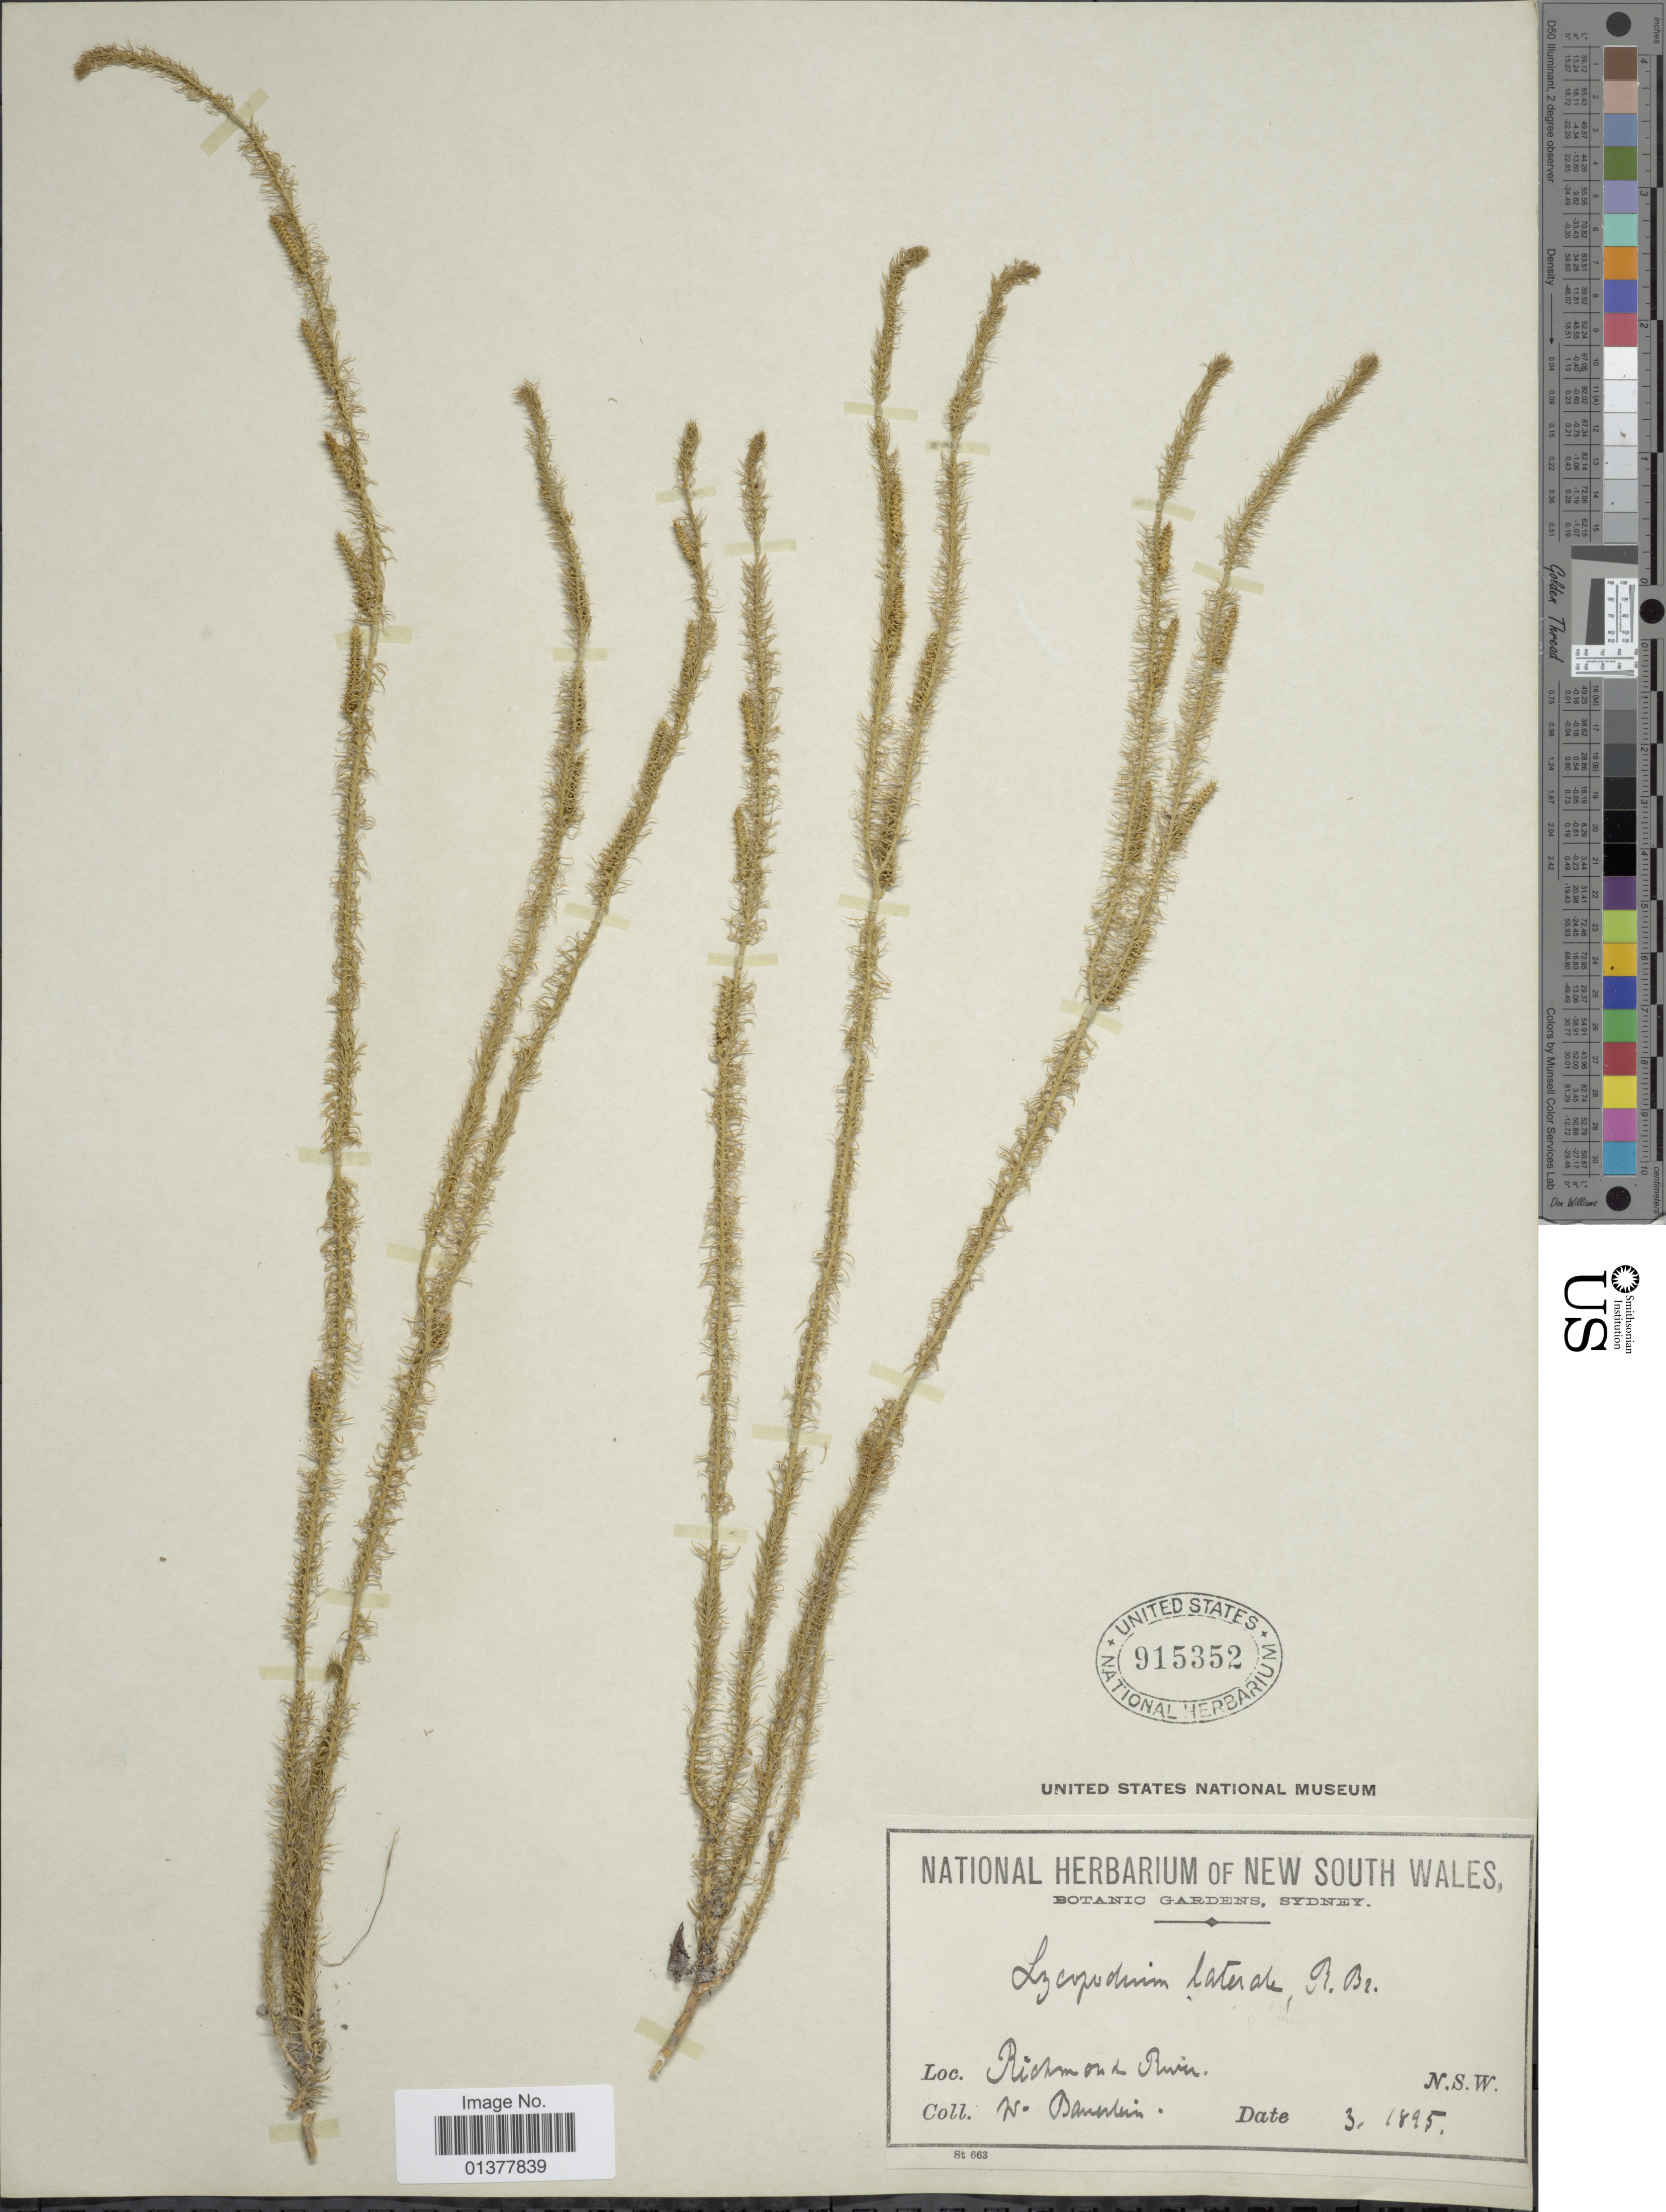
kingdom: Plantae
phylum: Tracheophyta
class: Lycopodiopsida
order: Lycopodiales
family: Lycopodiaceae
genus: Lateristachys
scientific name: Lateristachys lateralis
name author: (R. Br.) Holub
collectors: W. Bauerlen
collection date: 1895-03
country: Australia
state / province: New South Wales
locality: Richmond river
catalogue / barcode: US 915352